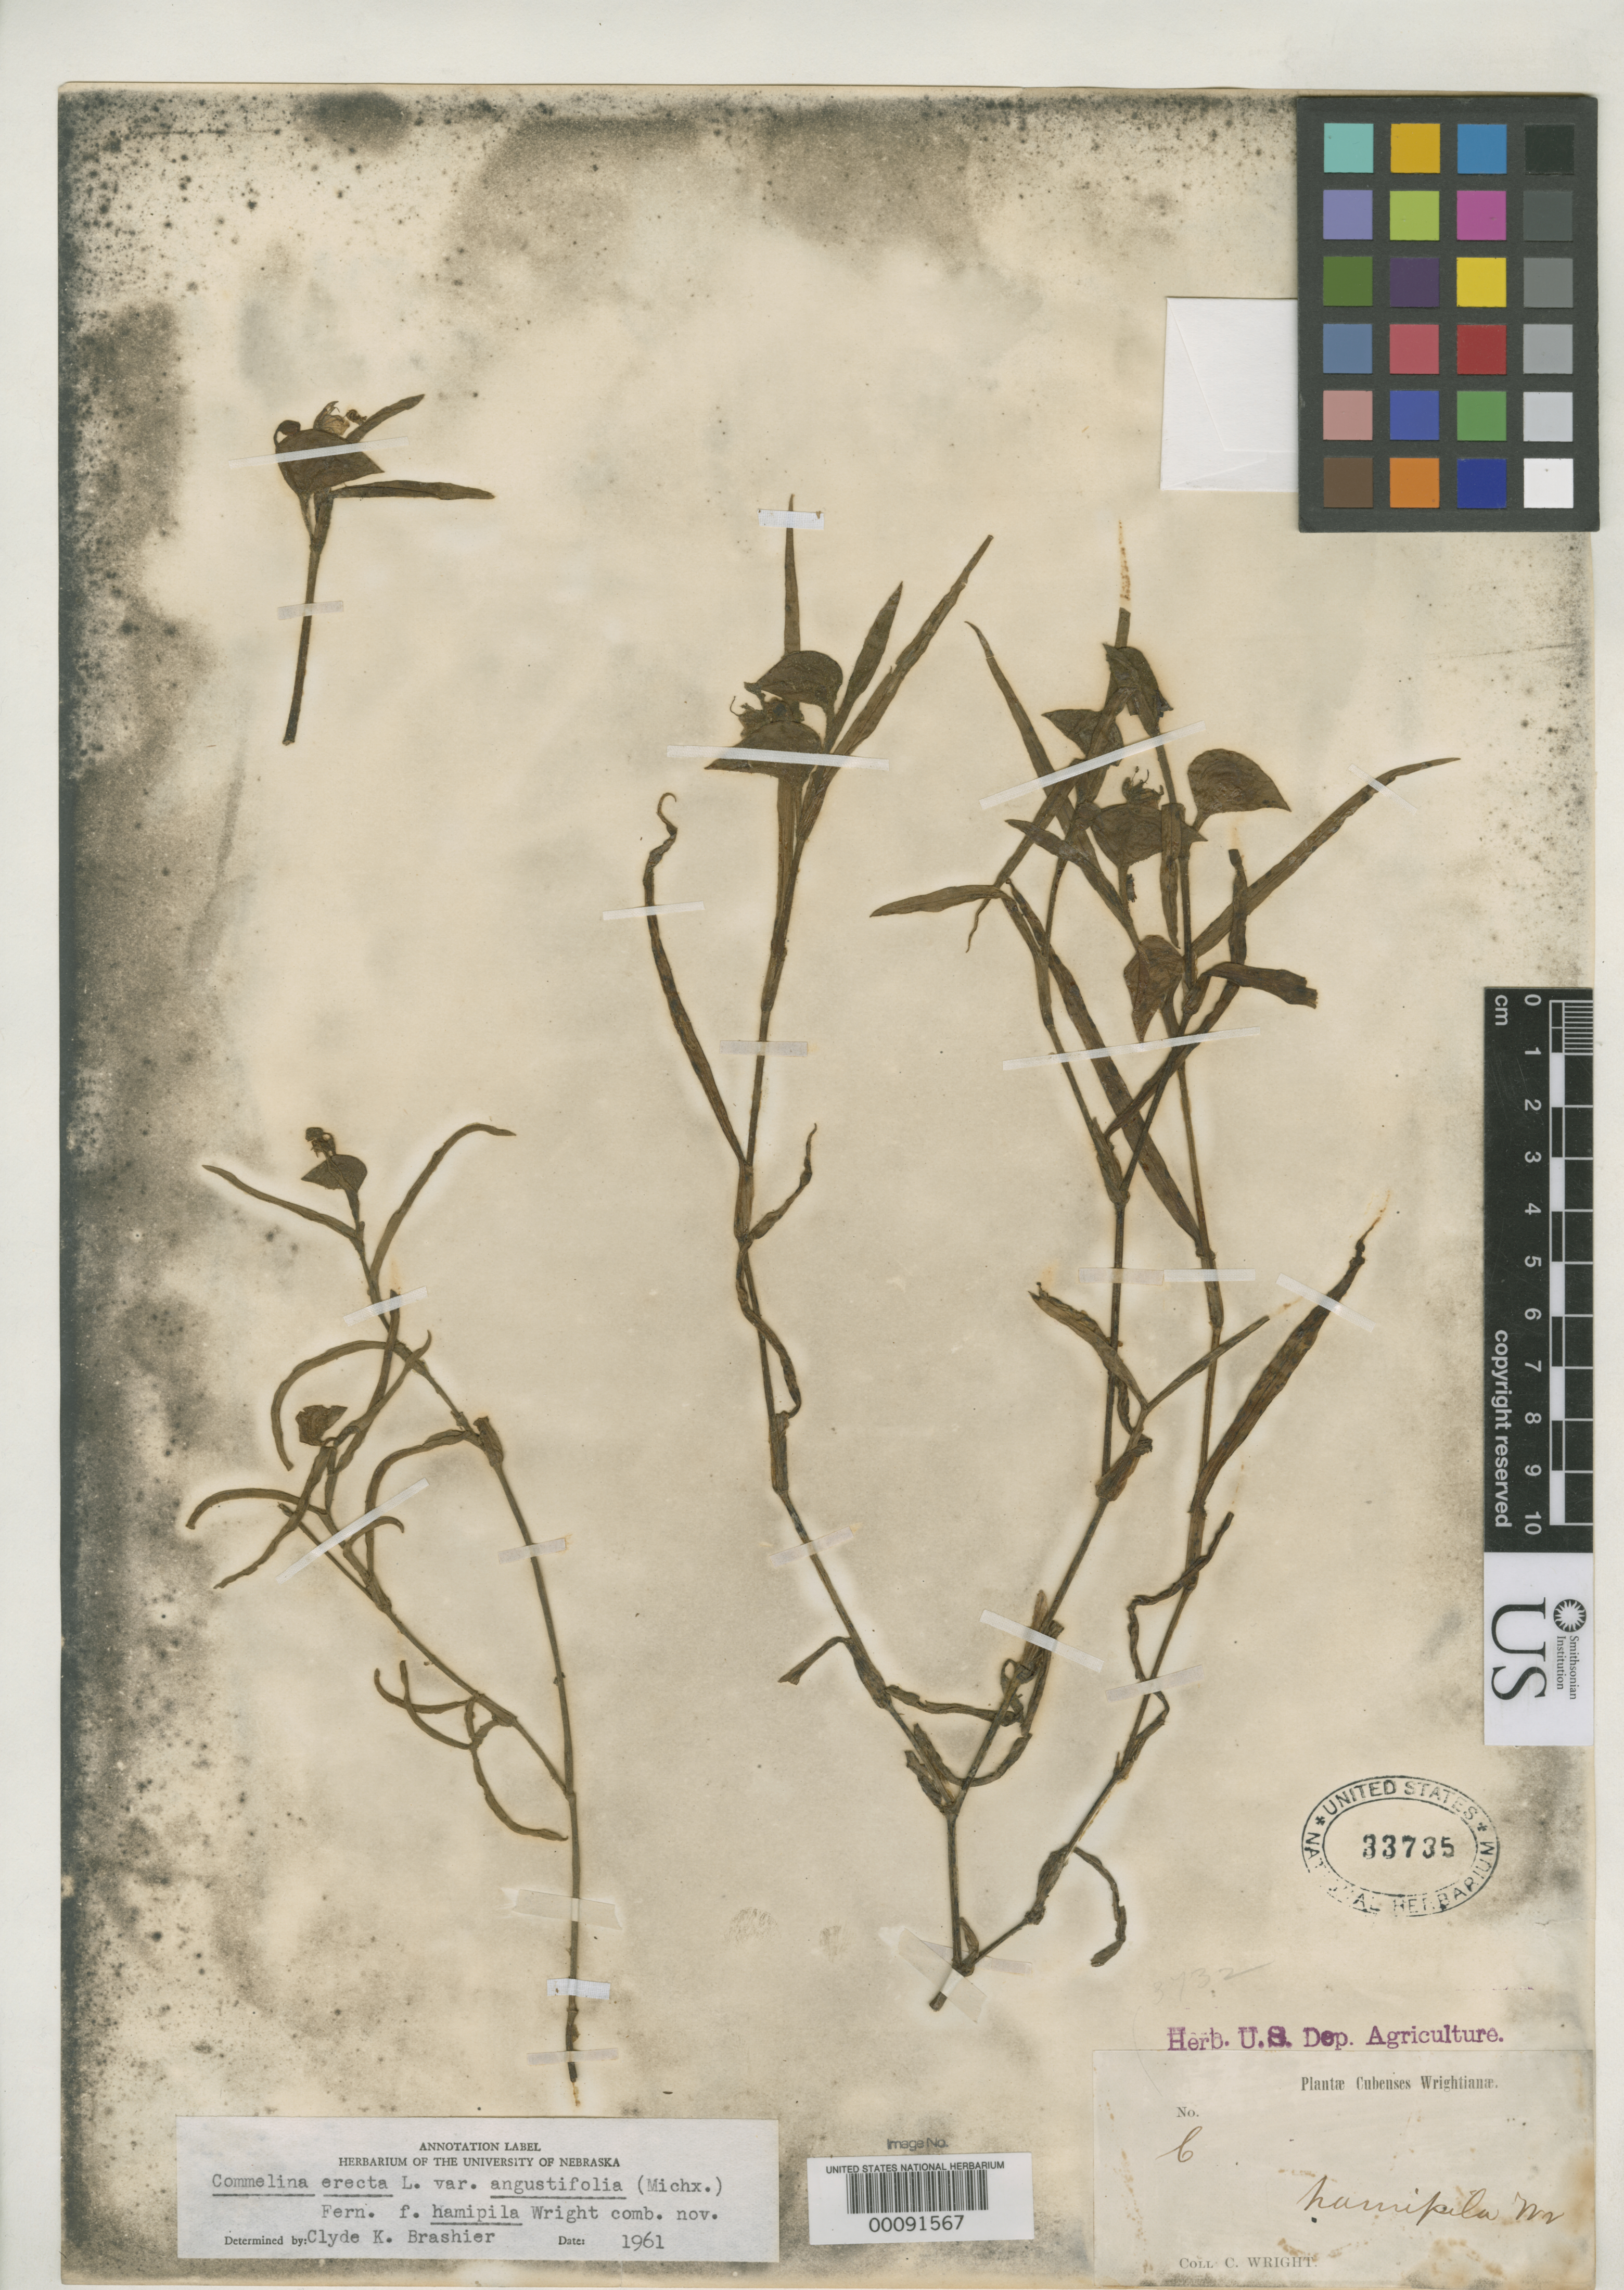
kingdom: Plantae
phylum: Tracheophyta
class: Liliopsida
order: Commelinales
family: Commelinaceae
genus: Commelina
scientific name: Commelina hamipila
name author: C. Wright in Sauvalle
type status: Isotype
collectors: C. Wright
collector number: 3732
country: Cuba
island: Greater Antilles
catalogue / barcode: US 33735